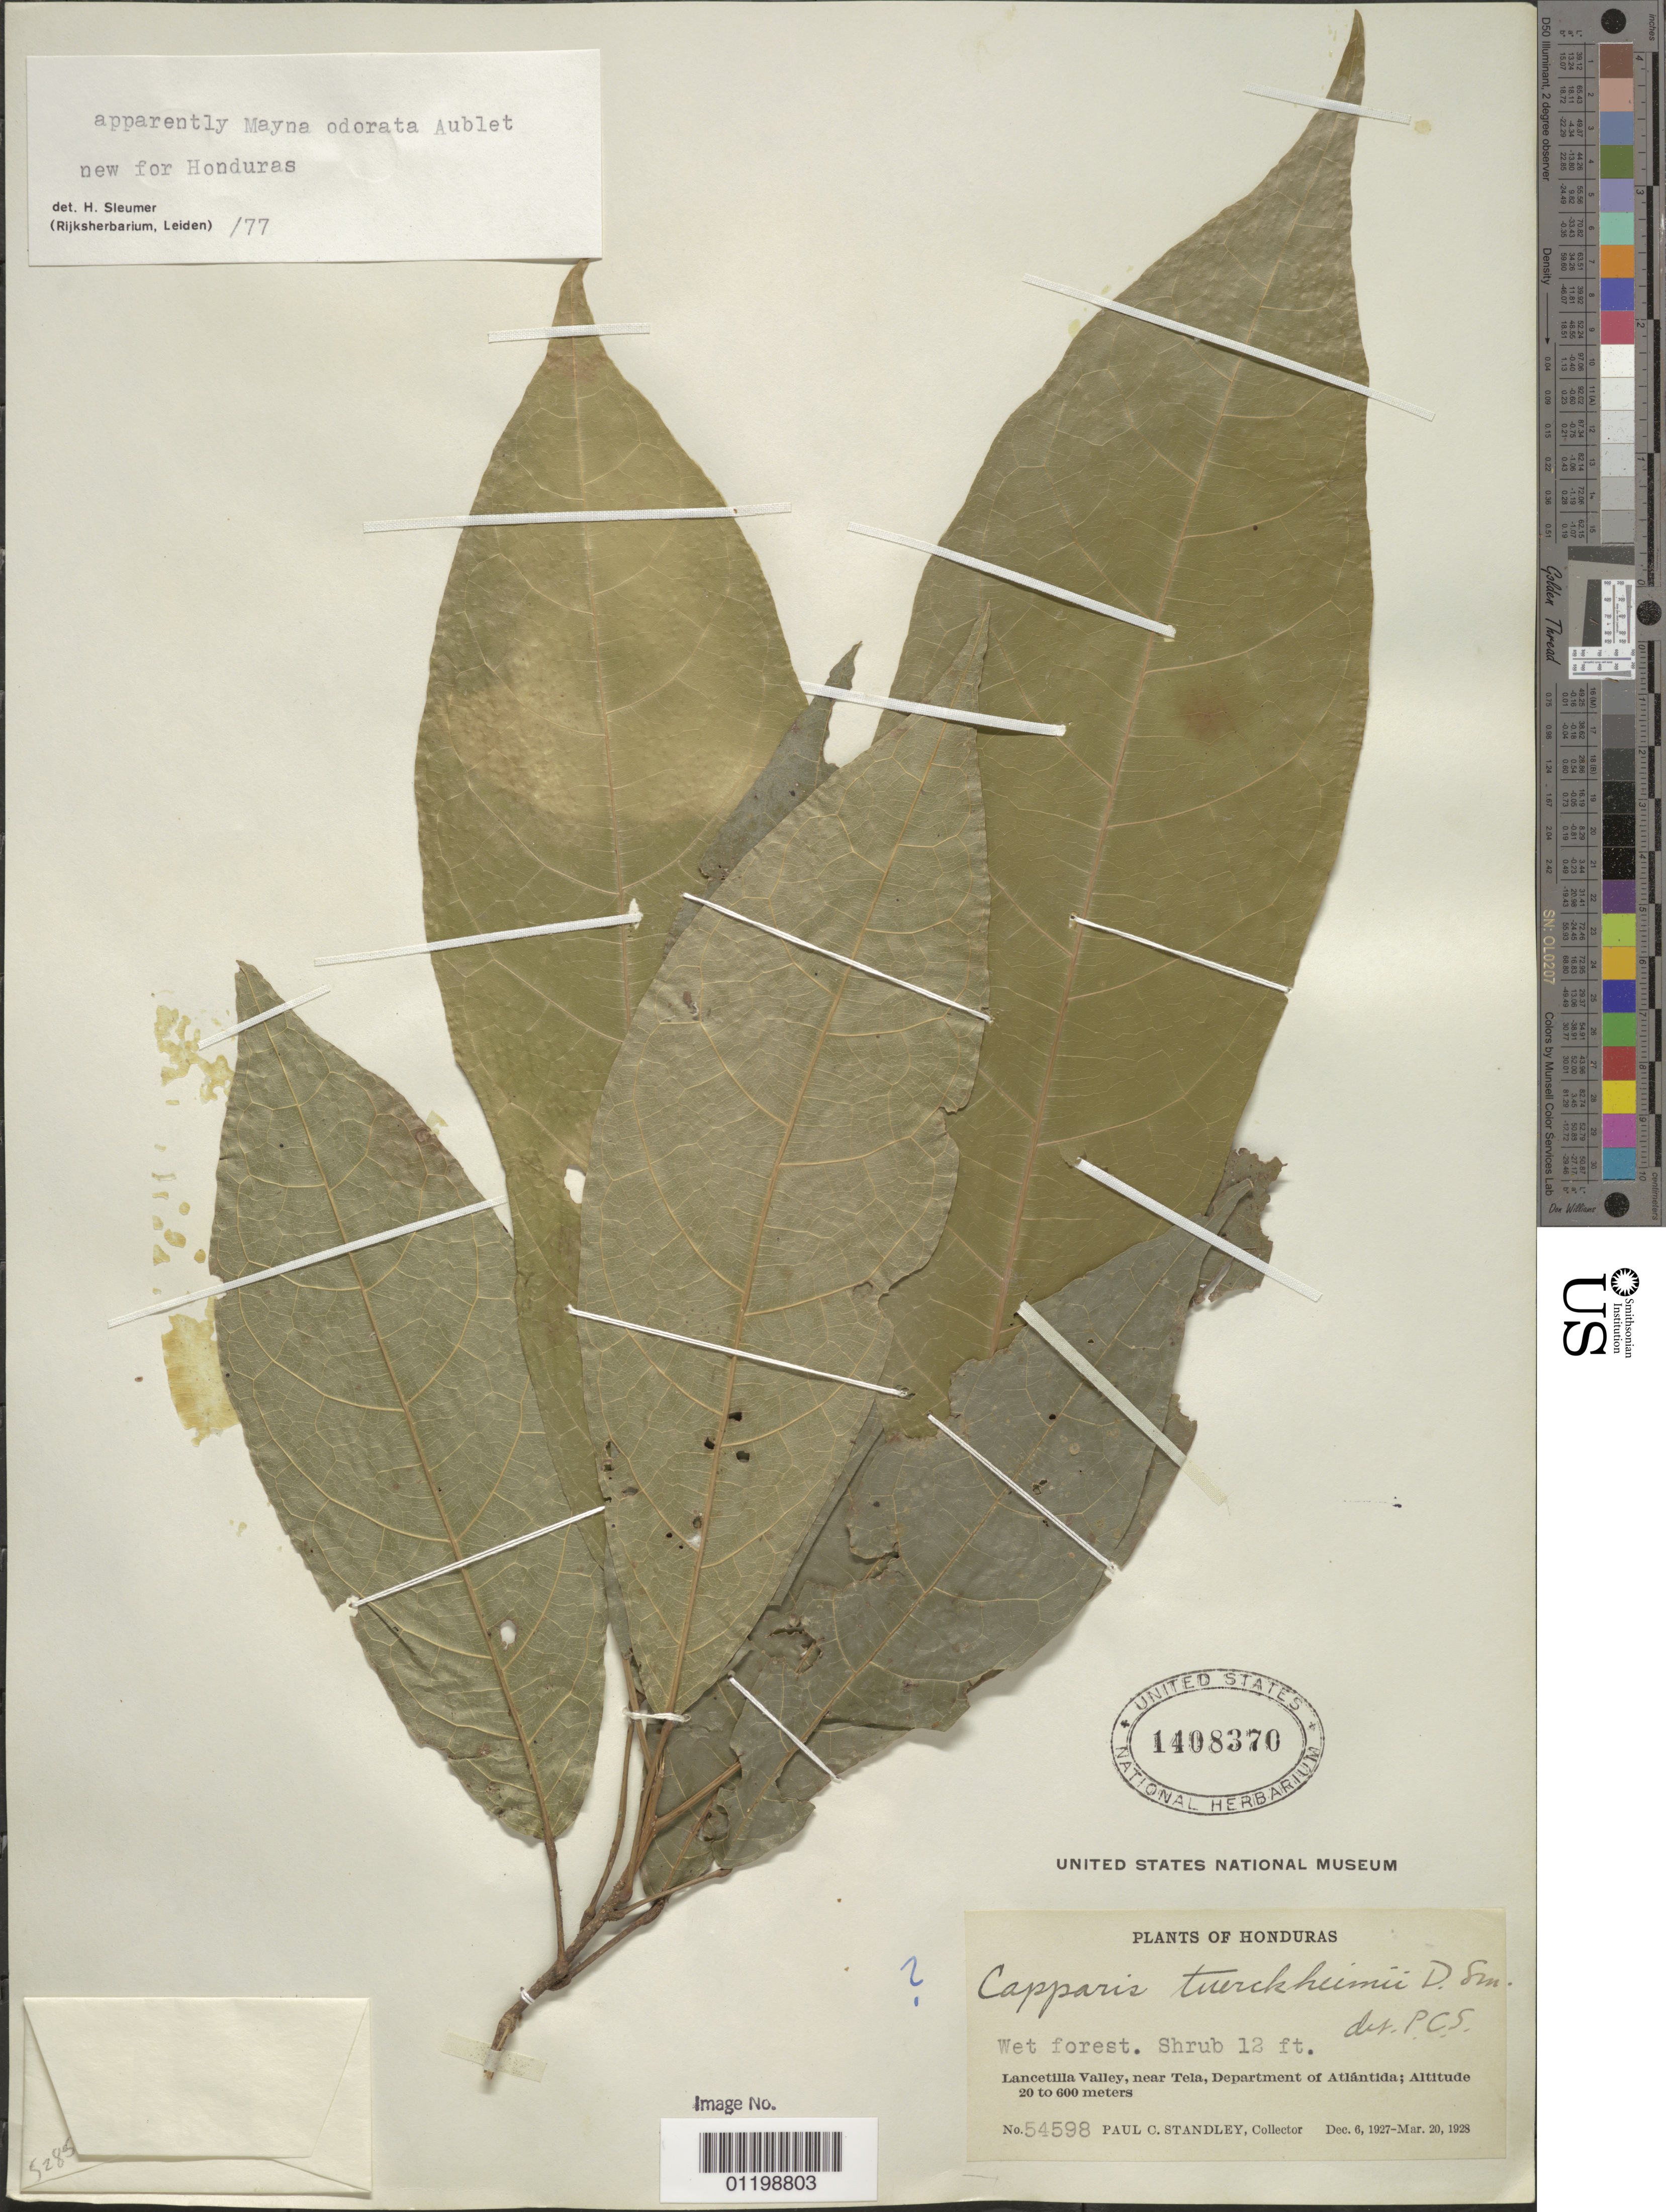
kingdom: Plantae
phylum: Tracheophyta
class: Magnoliopsida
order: Malpighiales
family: Achariaceae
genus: Mayna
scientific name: Mayna odorata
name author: Aubl.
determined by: Sleumer, H. O.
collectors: P. C. Standley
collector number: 54598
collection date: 1927-12-06/1928-03-20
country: Honduras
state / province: Atlántida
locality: Lancetilla Valley, near Tela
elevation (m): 20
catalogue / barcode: US 1408370